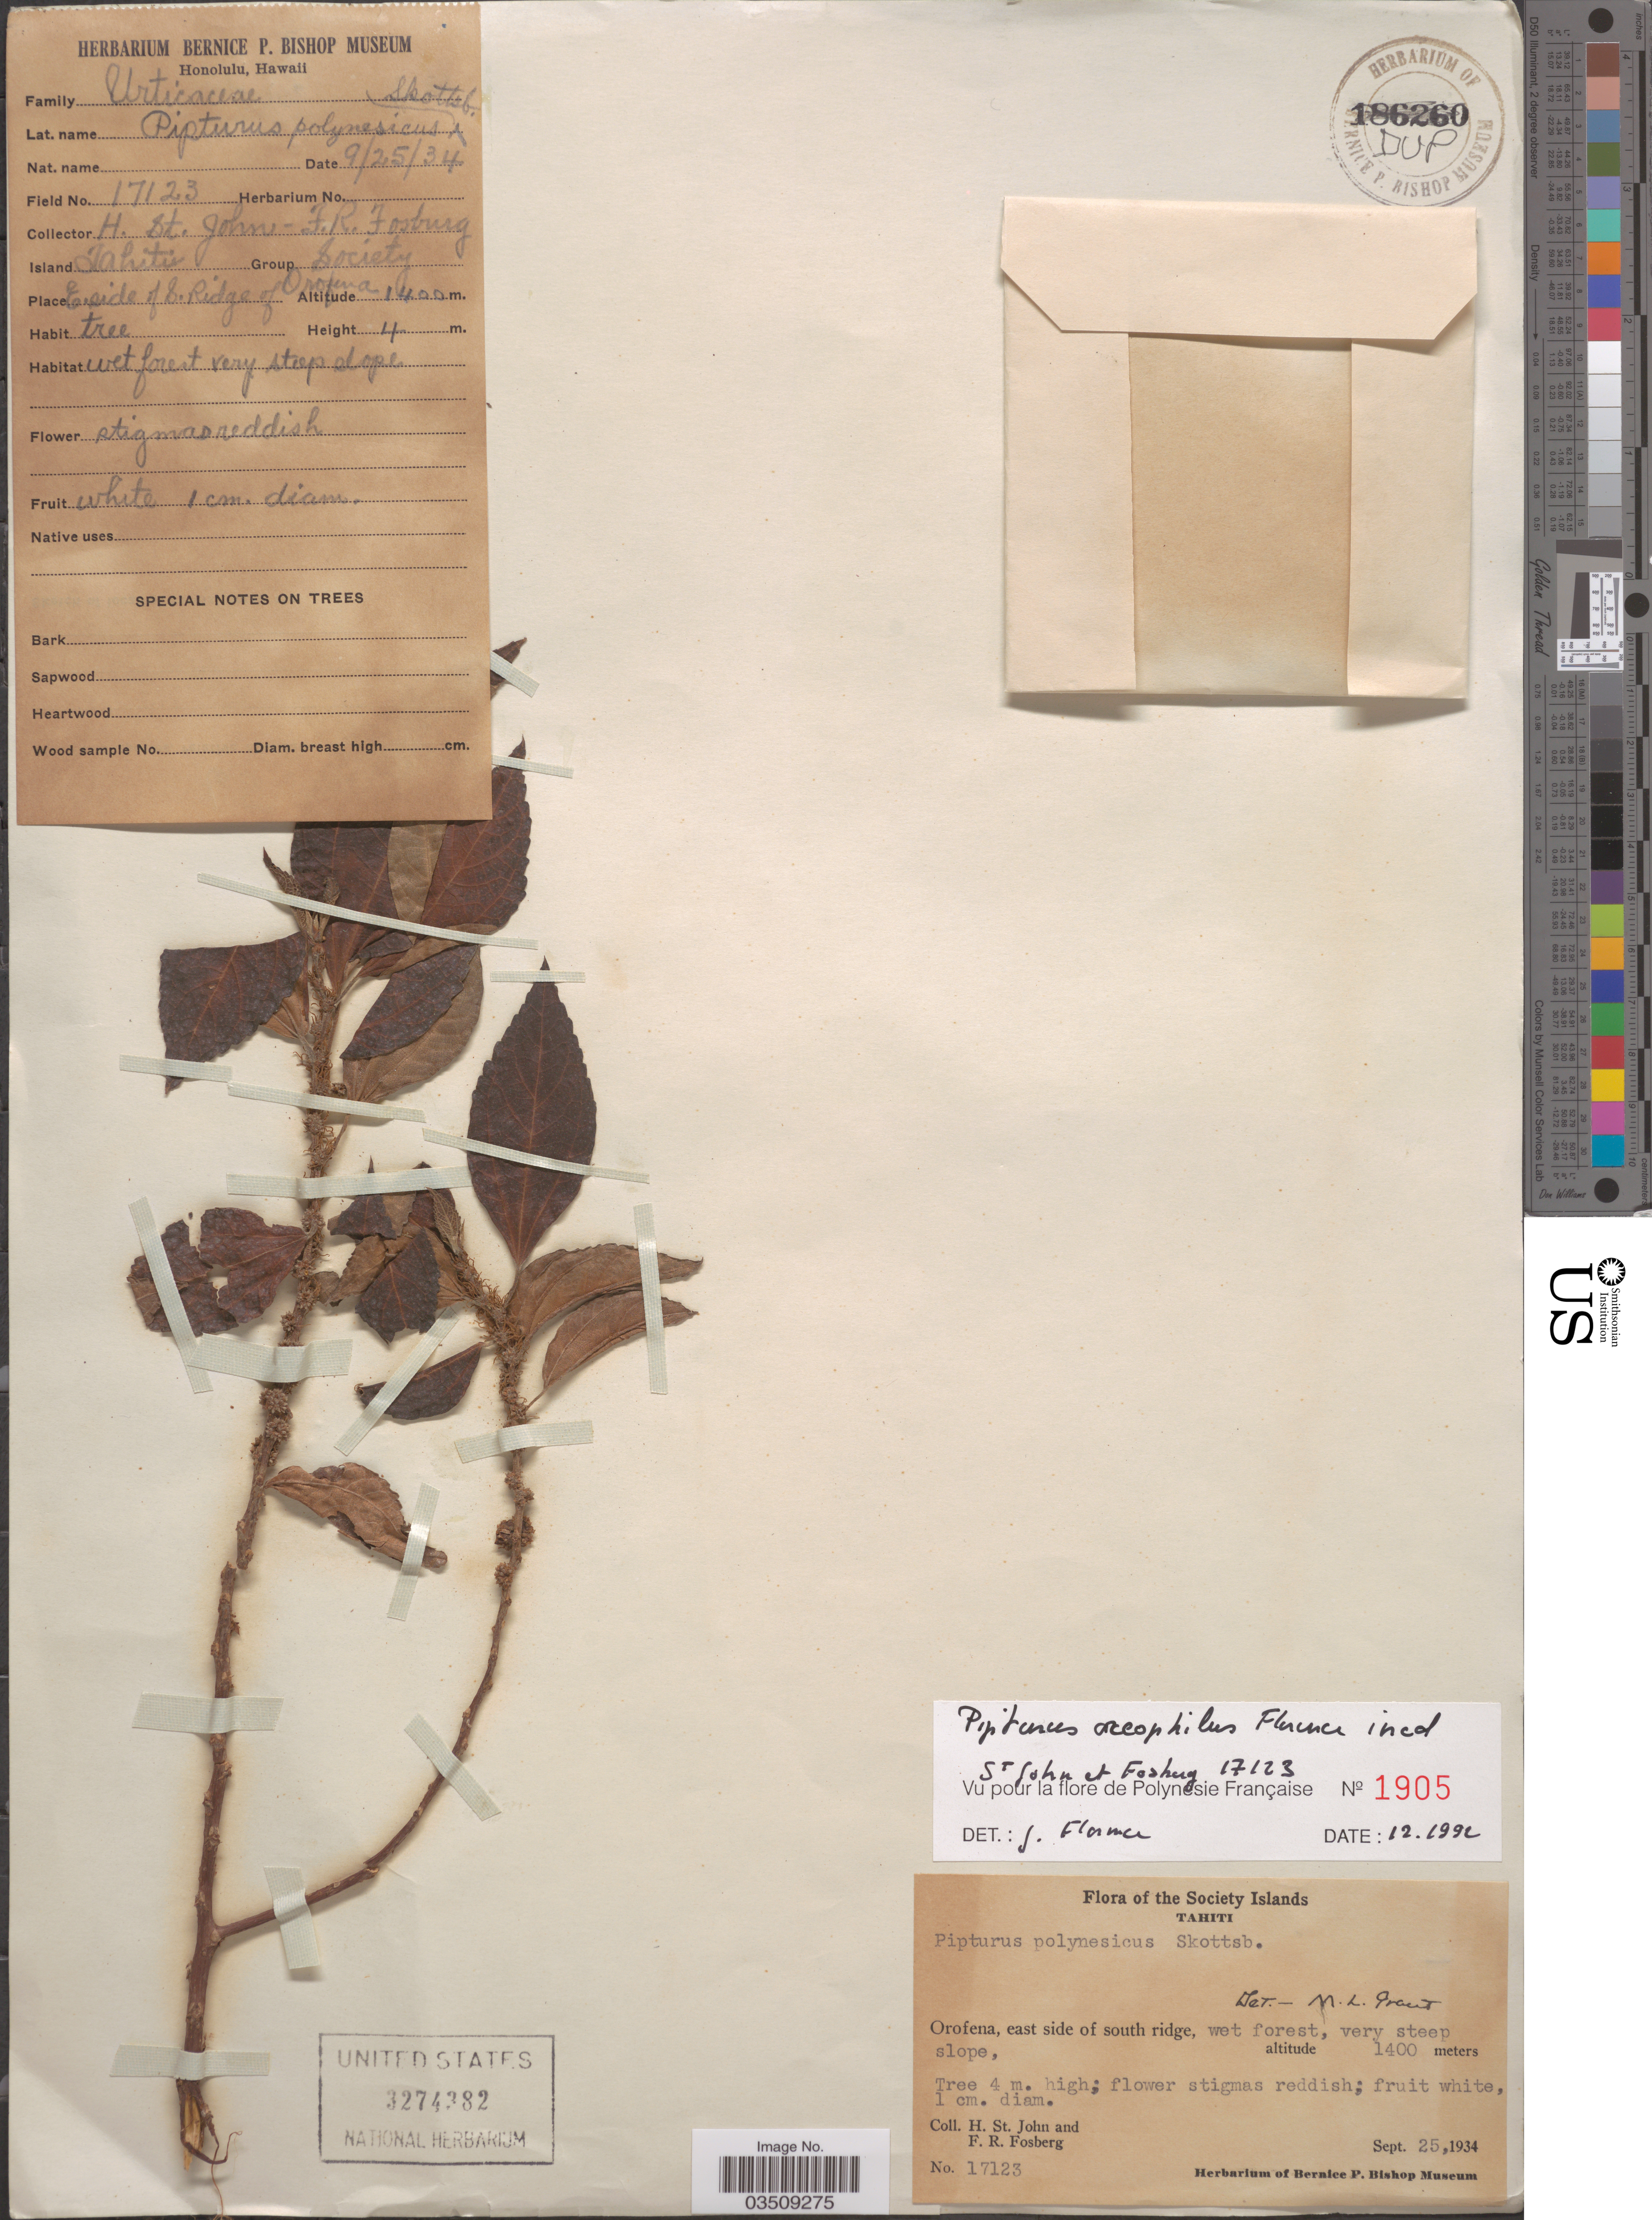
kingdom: Plantae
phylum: Tracheophyta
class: Magnoliopsida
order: Rosales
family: Urticaceae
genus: Pipturus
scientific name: Pipturus oreophilus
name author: J. Florence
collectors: H. St. John & F. R. Fosberg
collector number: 17123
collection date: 1934-09-25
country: French Polynesia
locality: The Society Islands. Tahiti. Orofena, east side of south ridge.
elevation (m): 1400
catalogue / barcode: US 3274382